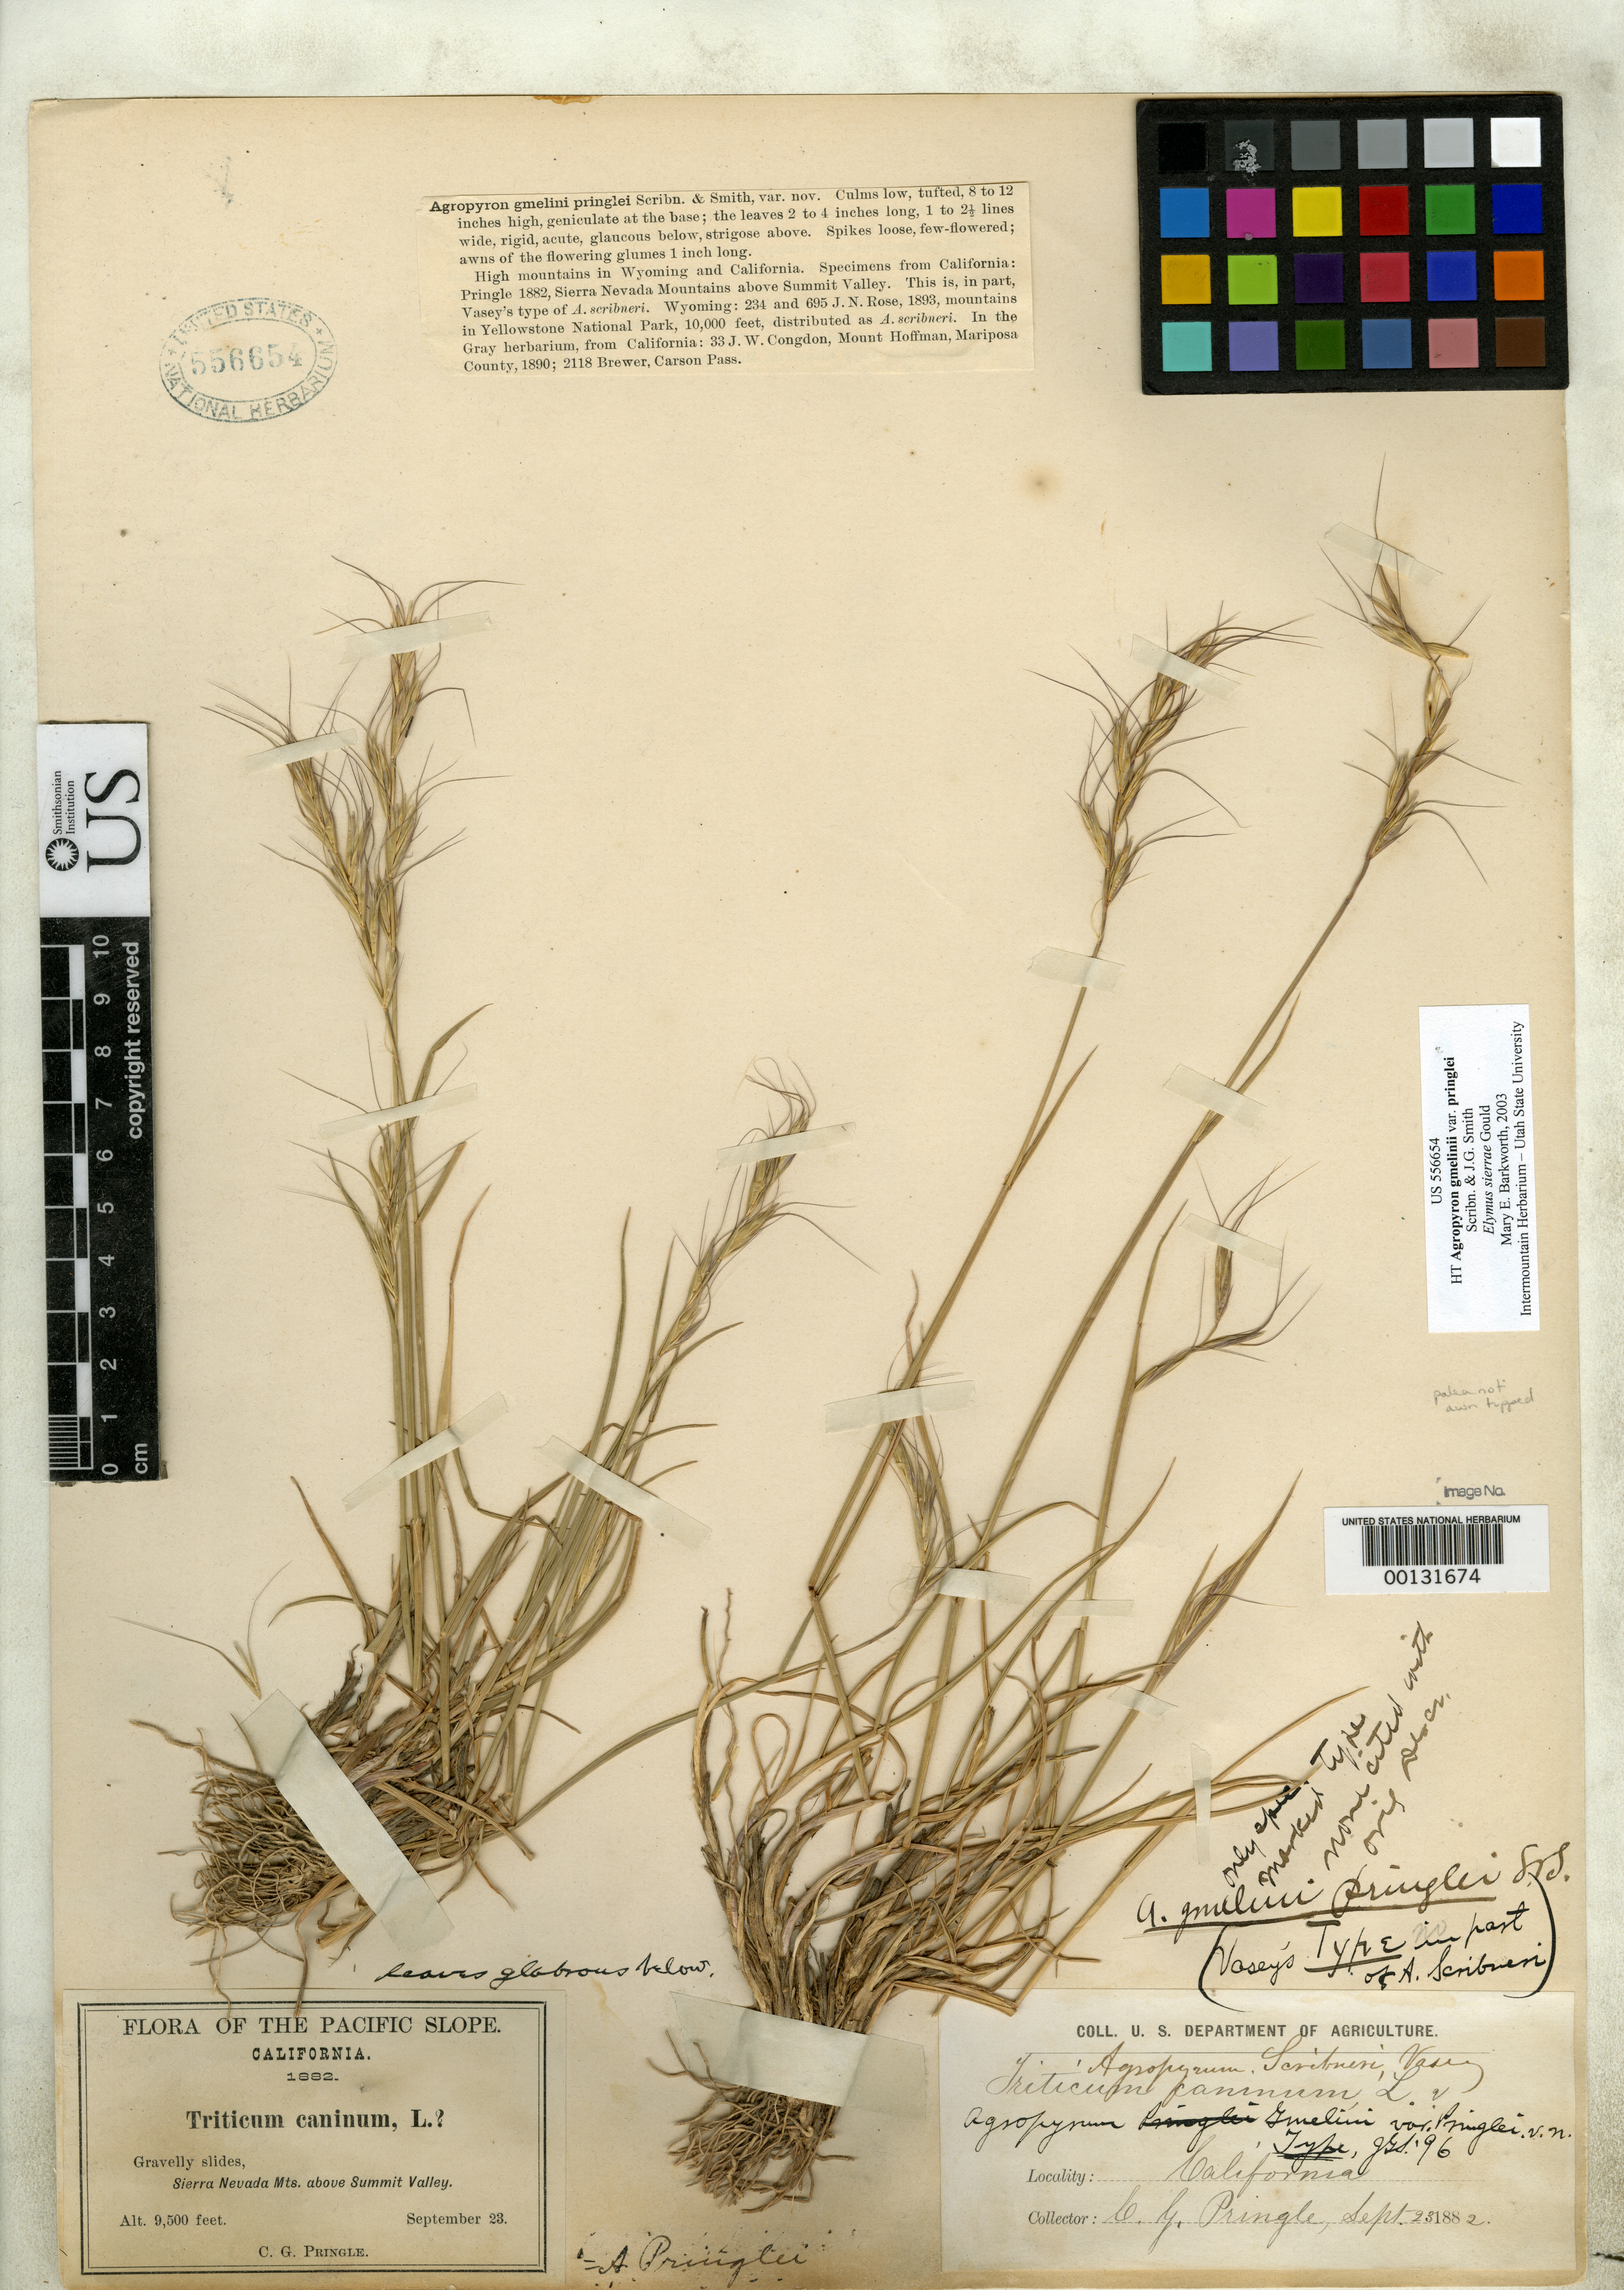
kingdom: Plantae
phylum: Tracheophyta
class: Liliopsida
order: Poales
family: Poaceae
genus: Agropyron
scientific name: Agropyron gmelinii var. pringlei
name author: Scribn. & J.G. Sm.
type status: Isosyntype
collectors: C. G. Pringle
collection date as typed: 23 Sep 1882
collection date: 1882-09-23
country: United States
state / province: California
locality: Sierra Nevada Mts. above Summit Valley.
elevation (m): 2896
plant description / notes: Specimen annotated as holotype by M.E. Barkworth (2003) but protologue cites numerous (syntype) collections. This is also a syntype of Agropyron scribneri Vasey. [Another syntype of A. scribneri is filed under that name in the grass types herbarium.]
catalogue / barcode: US 556654